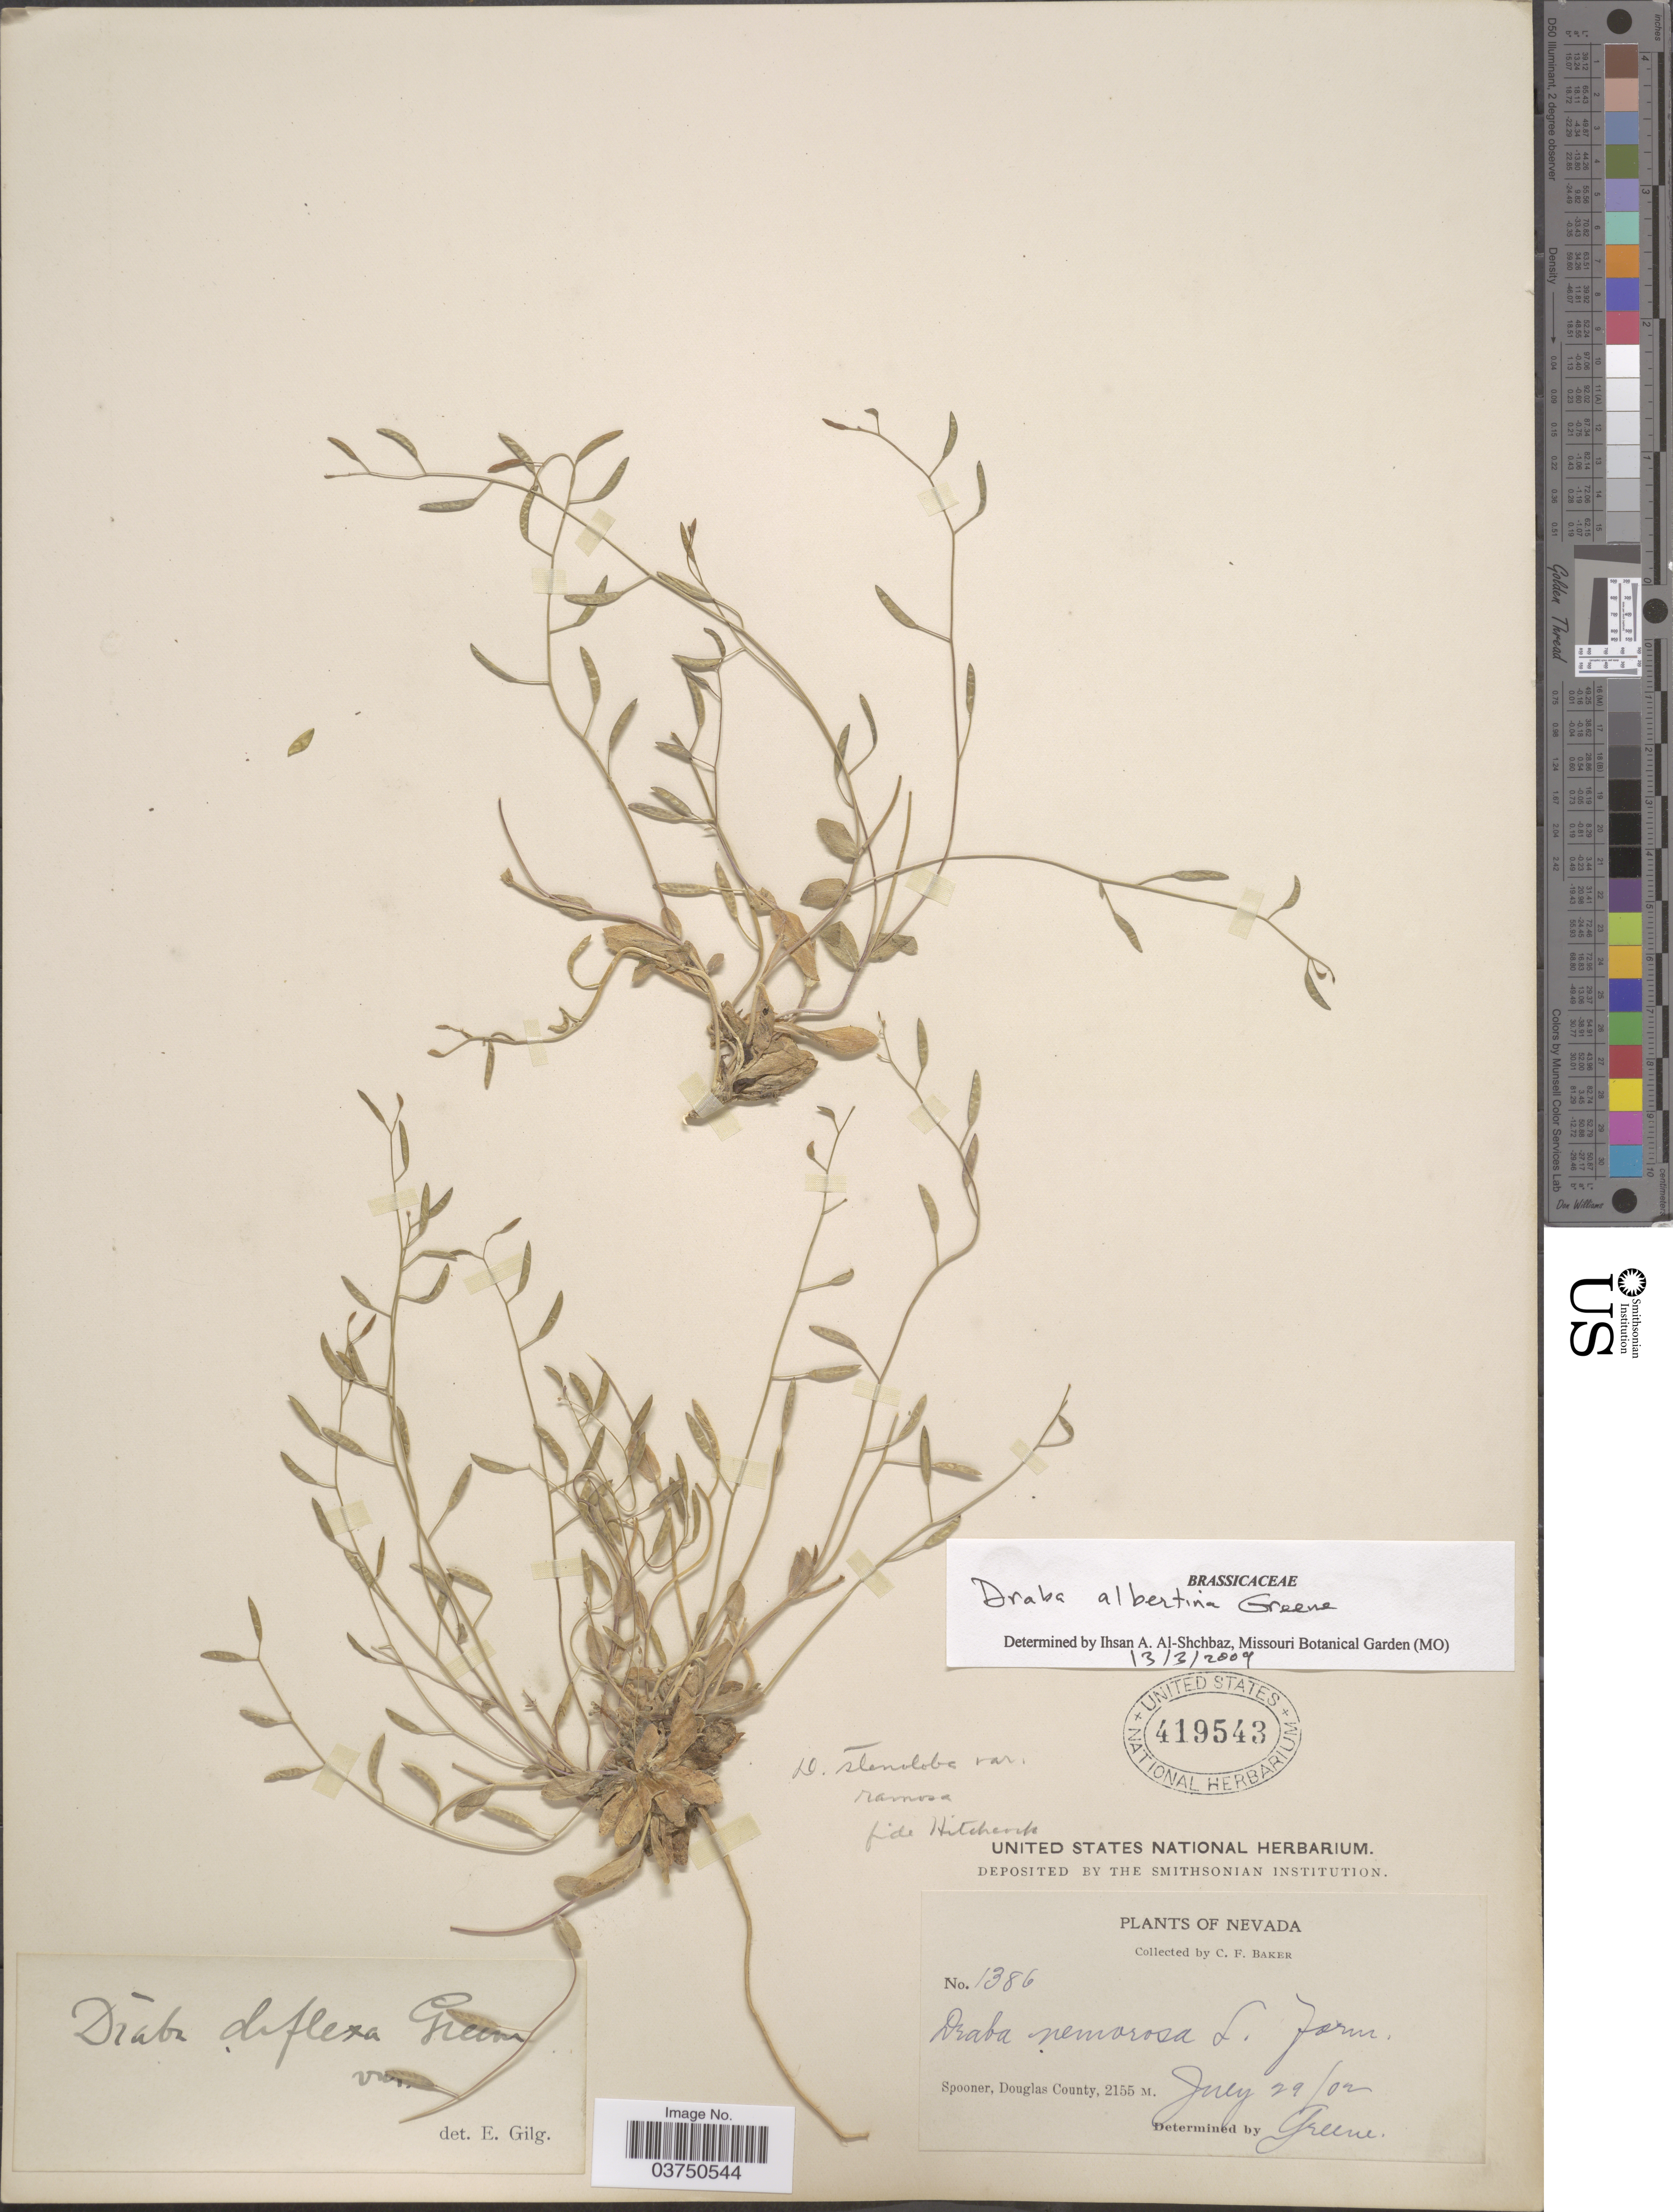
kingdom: Plantae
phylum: Tracheophyta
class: Magnoliopsida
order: Brassicales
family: Brassicaceae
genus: Draba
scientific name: Draba albertina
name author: Greene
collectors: C. F. Baker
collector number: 1386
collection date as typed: Transcribed d/m/y: 29/7/2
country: United States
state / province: Nevada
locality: Spooner, Douglas County.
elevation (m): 2155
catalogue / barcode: US 419543